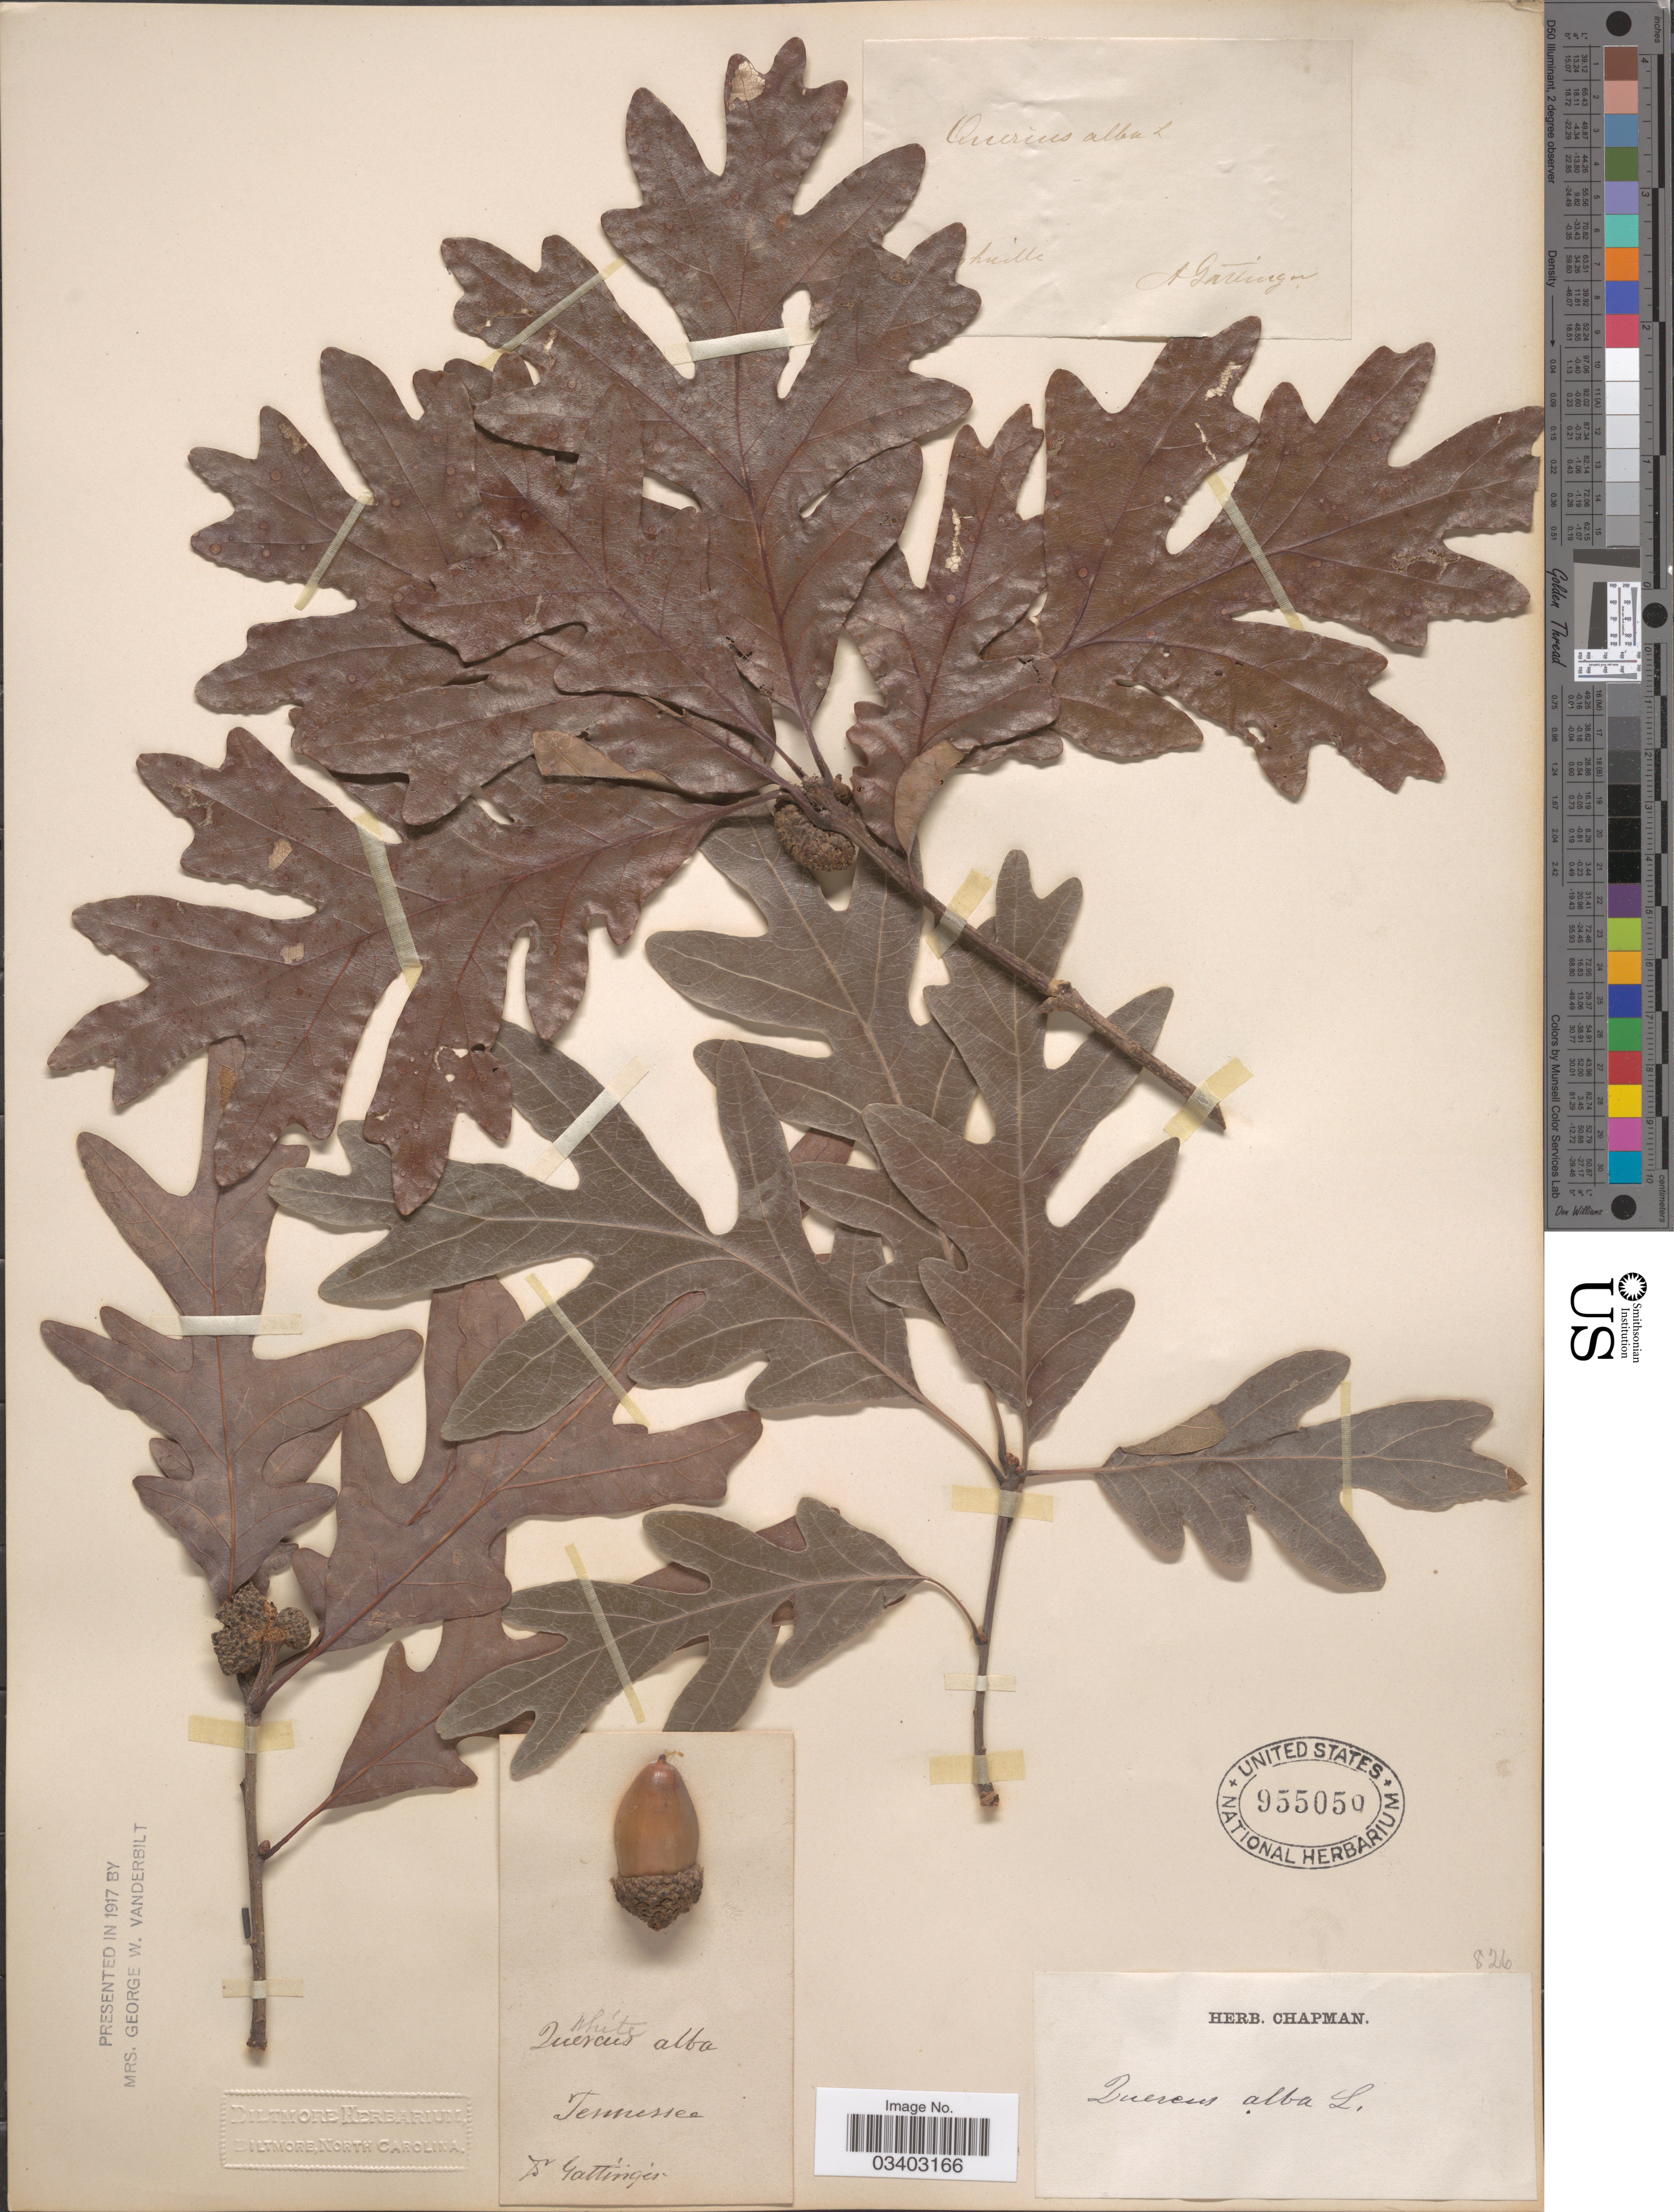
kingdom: Plantae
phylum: Tracheophyta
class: Magnoliopsida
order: Fagales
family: Fagaceae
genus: Quercus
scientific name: Quercus alba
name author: L.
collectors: Gattinger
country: United States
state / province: Tennessee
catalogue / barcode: US 955050